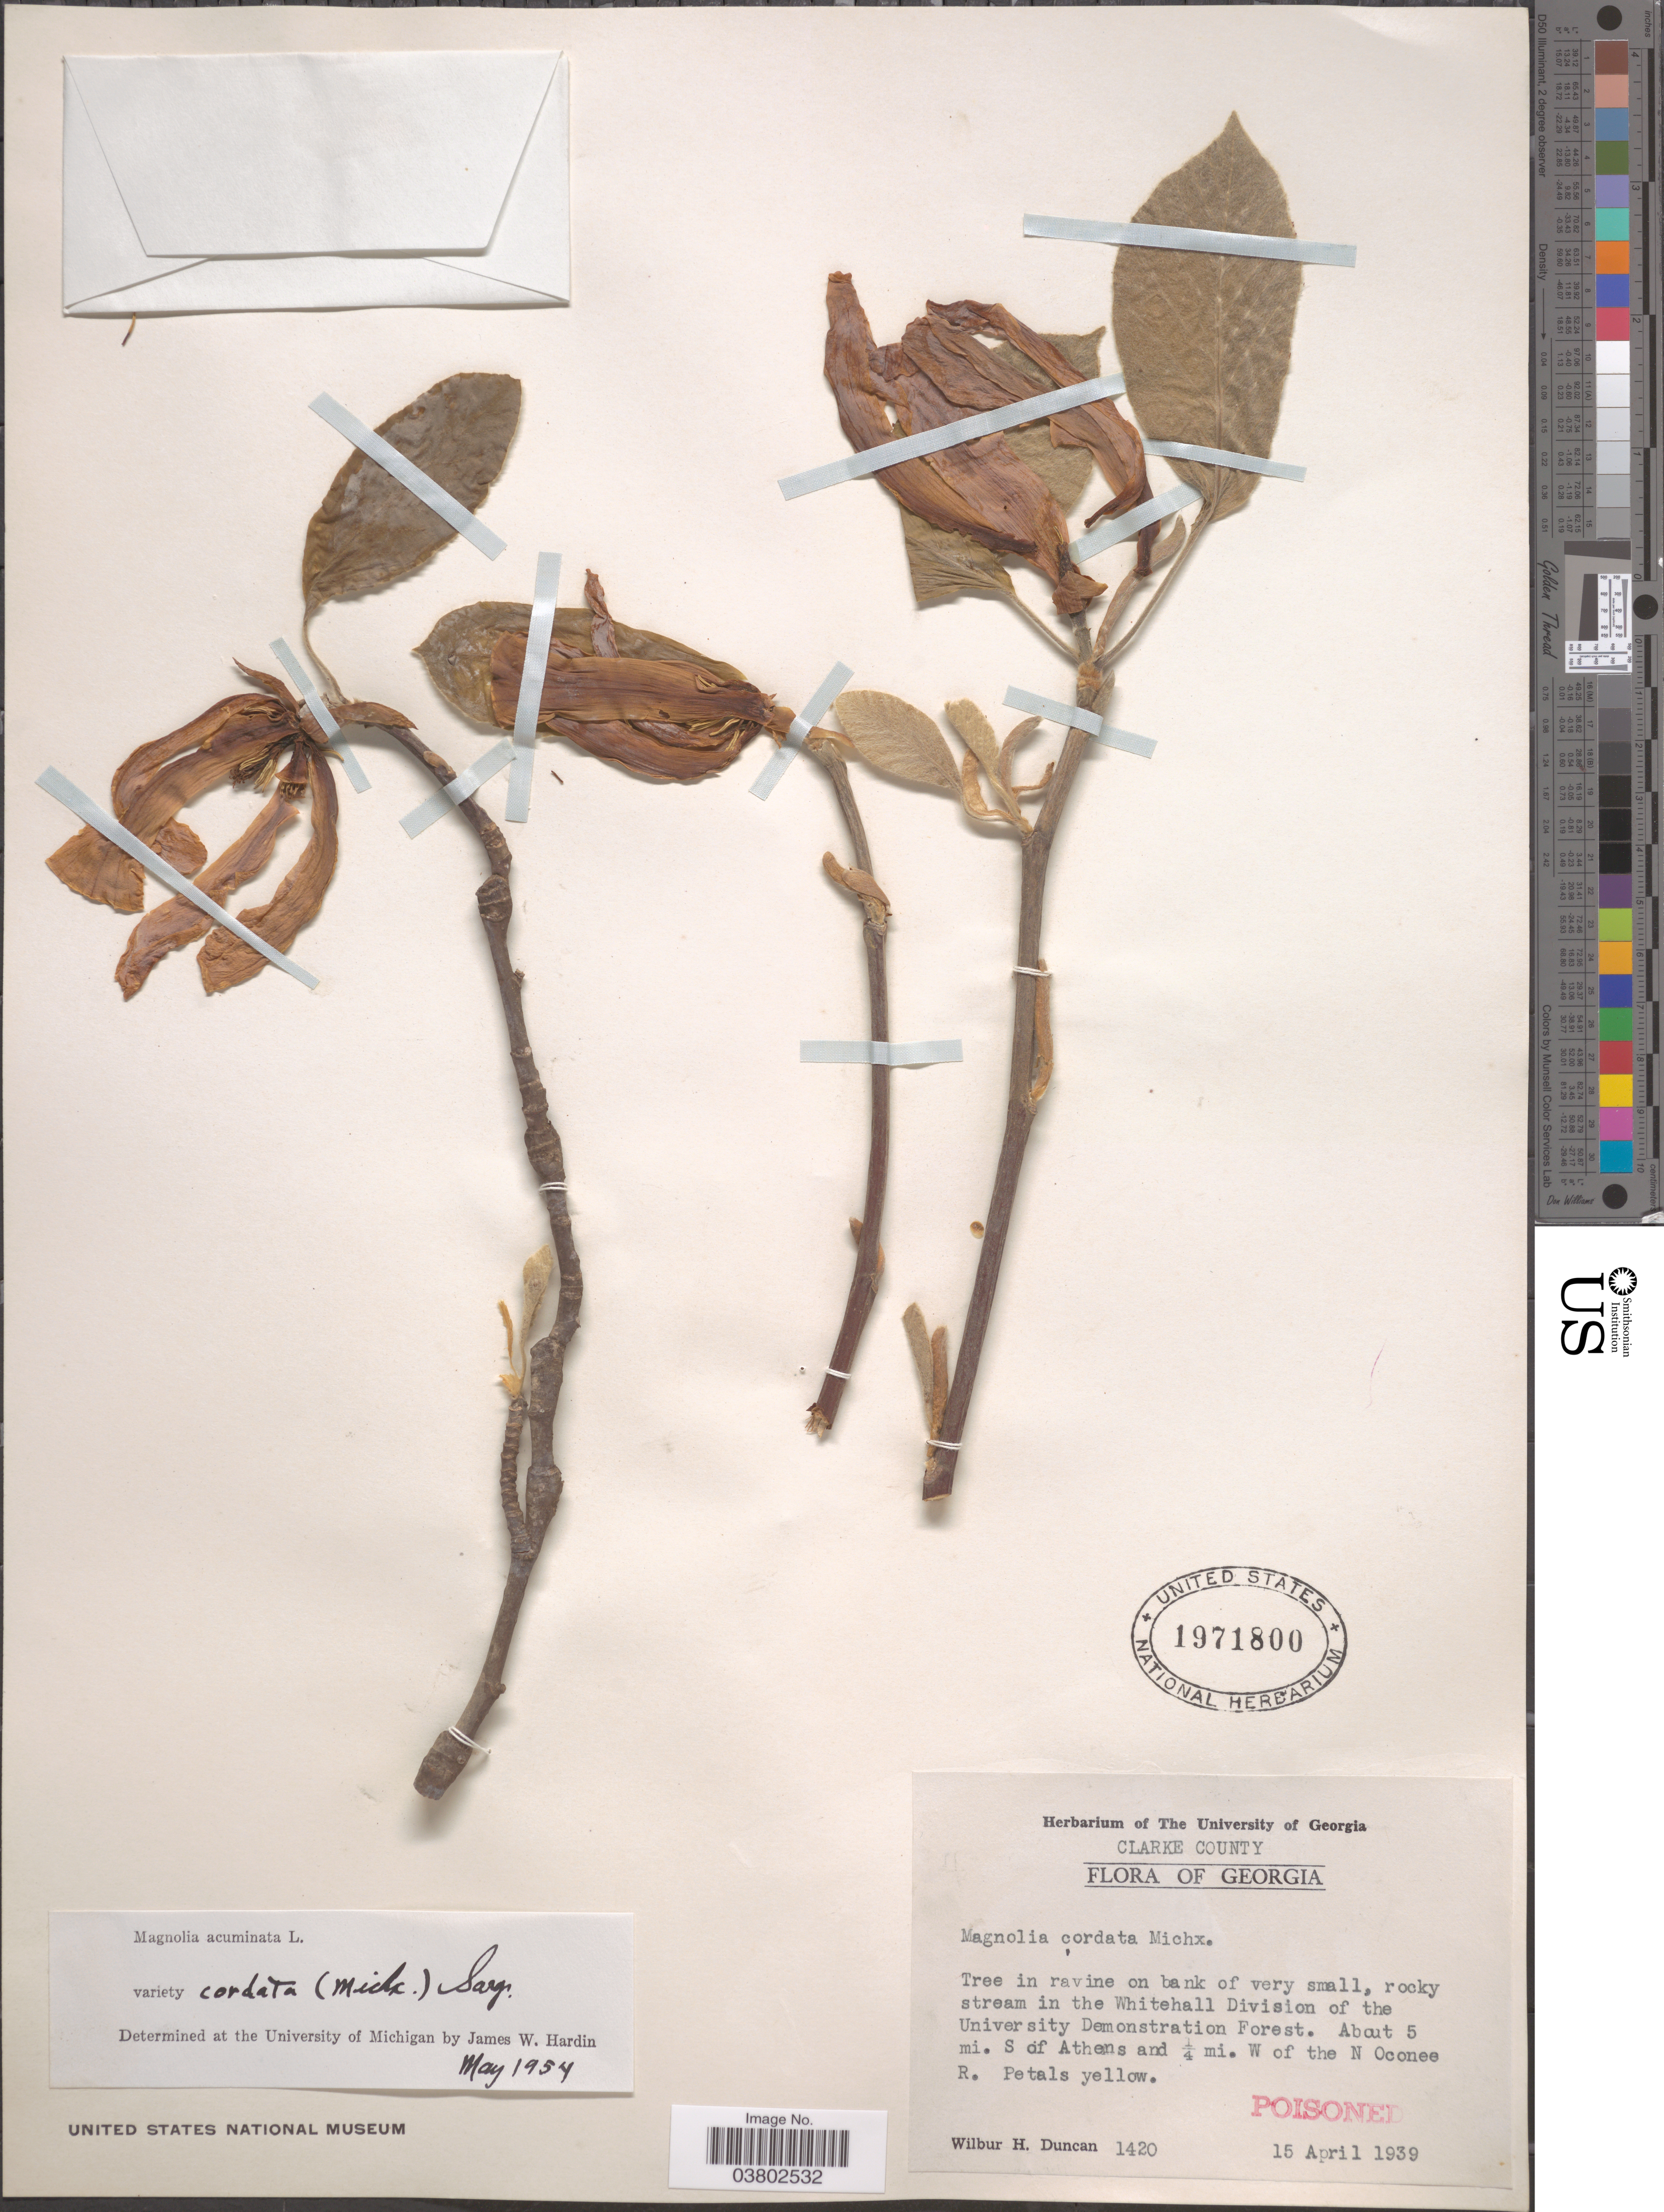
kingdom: Plantae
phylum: Tracheophyta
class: Magnoliopsida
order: Magnoliales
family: Magnoliaceae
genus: Magnolia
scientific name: Magnolia cordata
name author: Michx.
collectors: W. H. Duncan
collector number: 1420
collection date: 1939-04-15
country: United States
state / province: Georgia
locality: Clarke County. Whitehall Division of the University Demonstration Forest. About 5 mi. S. of Athens and ¼ mi. W. of the N Oconee R.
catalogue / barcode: US 1971800